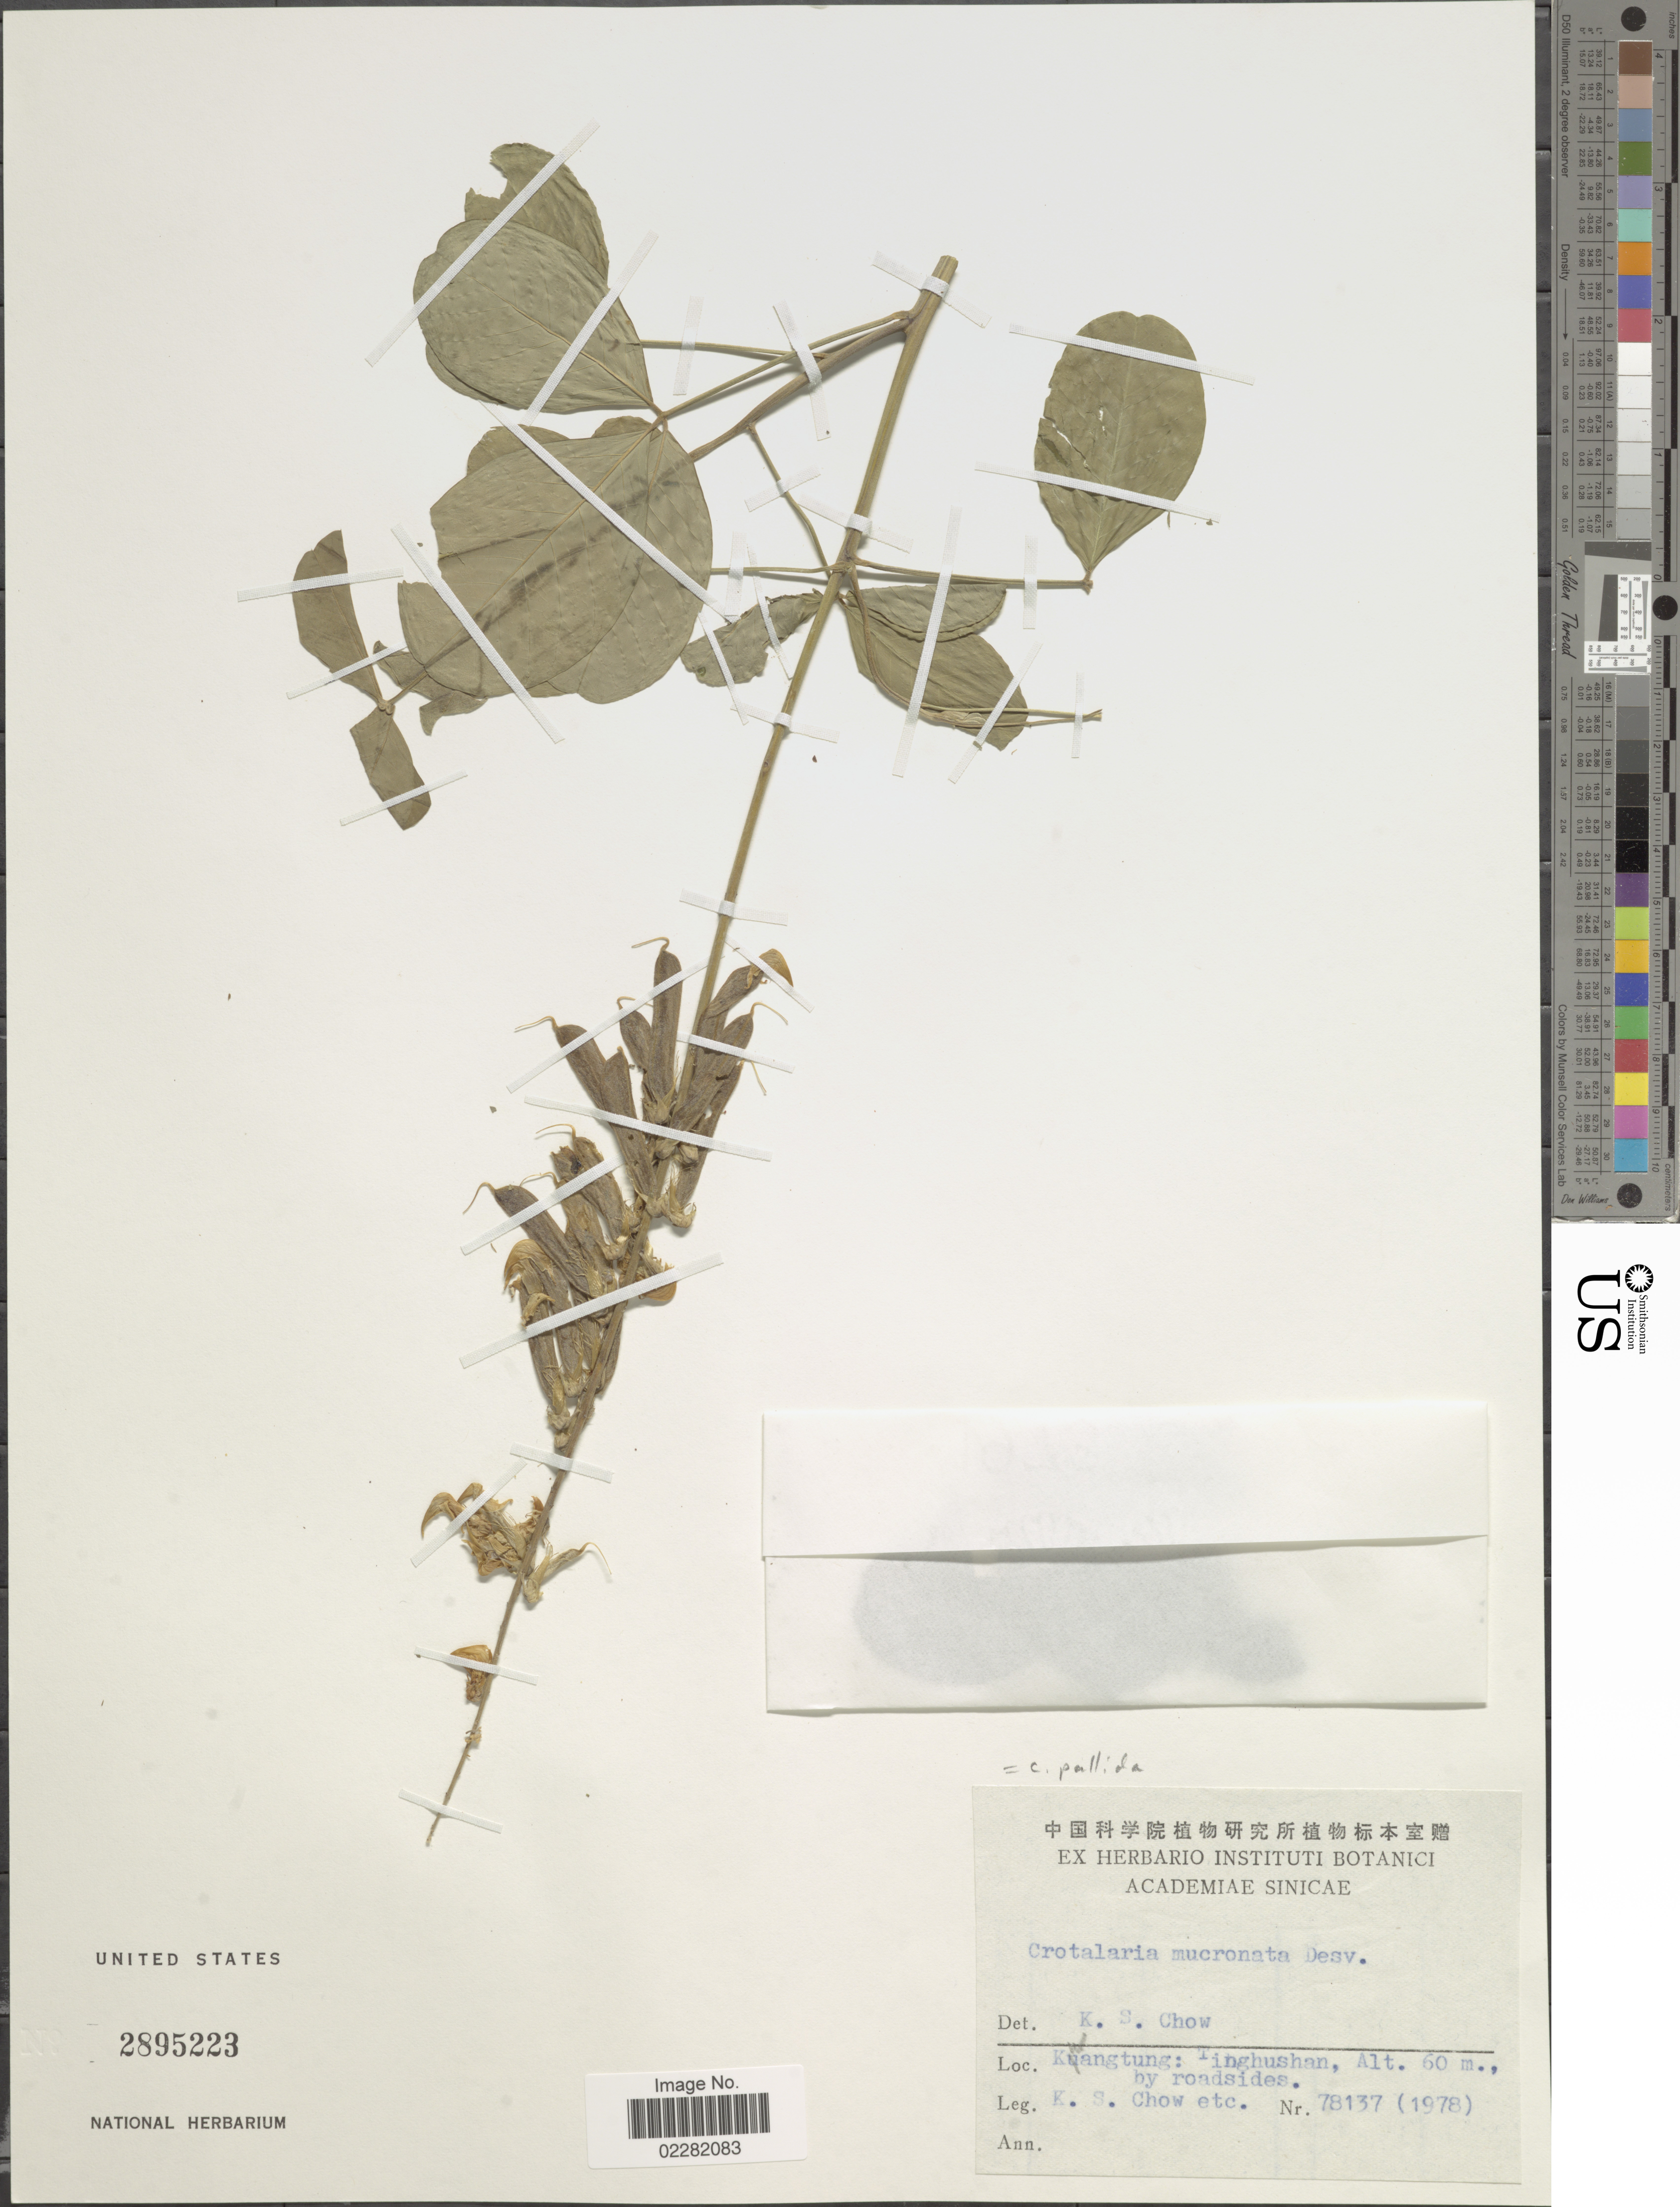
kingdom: Plantae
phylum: Tracheophyta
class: Magnoliopsida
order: Fabales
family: Fabaceae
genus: Crotalaria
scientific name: Crotalaria pallida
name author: Aiton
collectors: K. S. Chow & et al.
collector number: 78137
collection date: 1978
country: China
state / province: Guangdong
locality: Tinghushan, Kwangtung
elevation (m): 60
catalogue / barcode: US 2895223